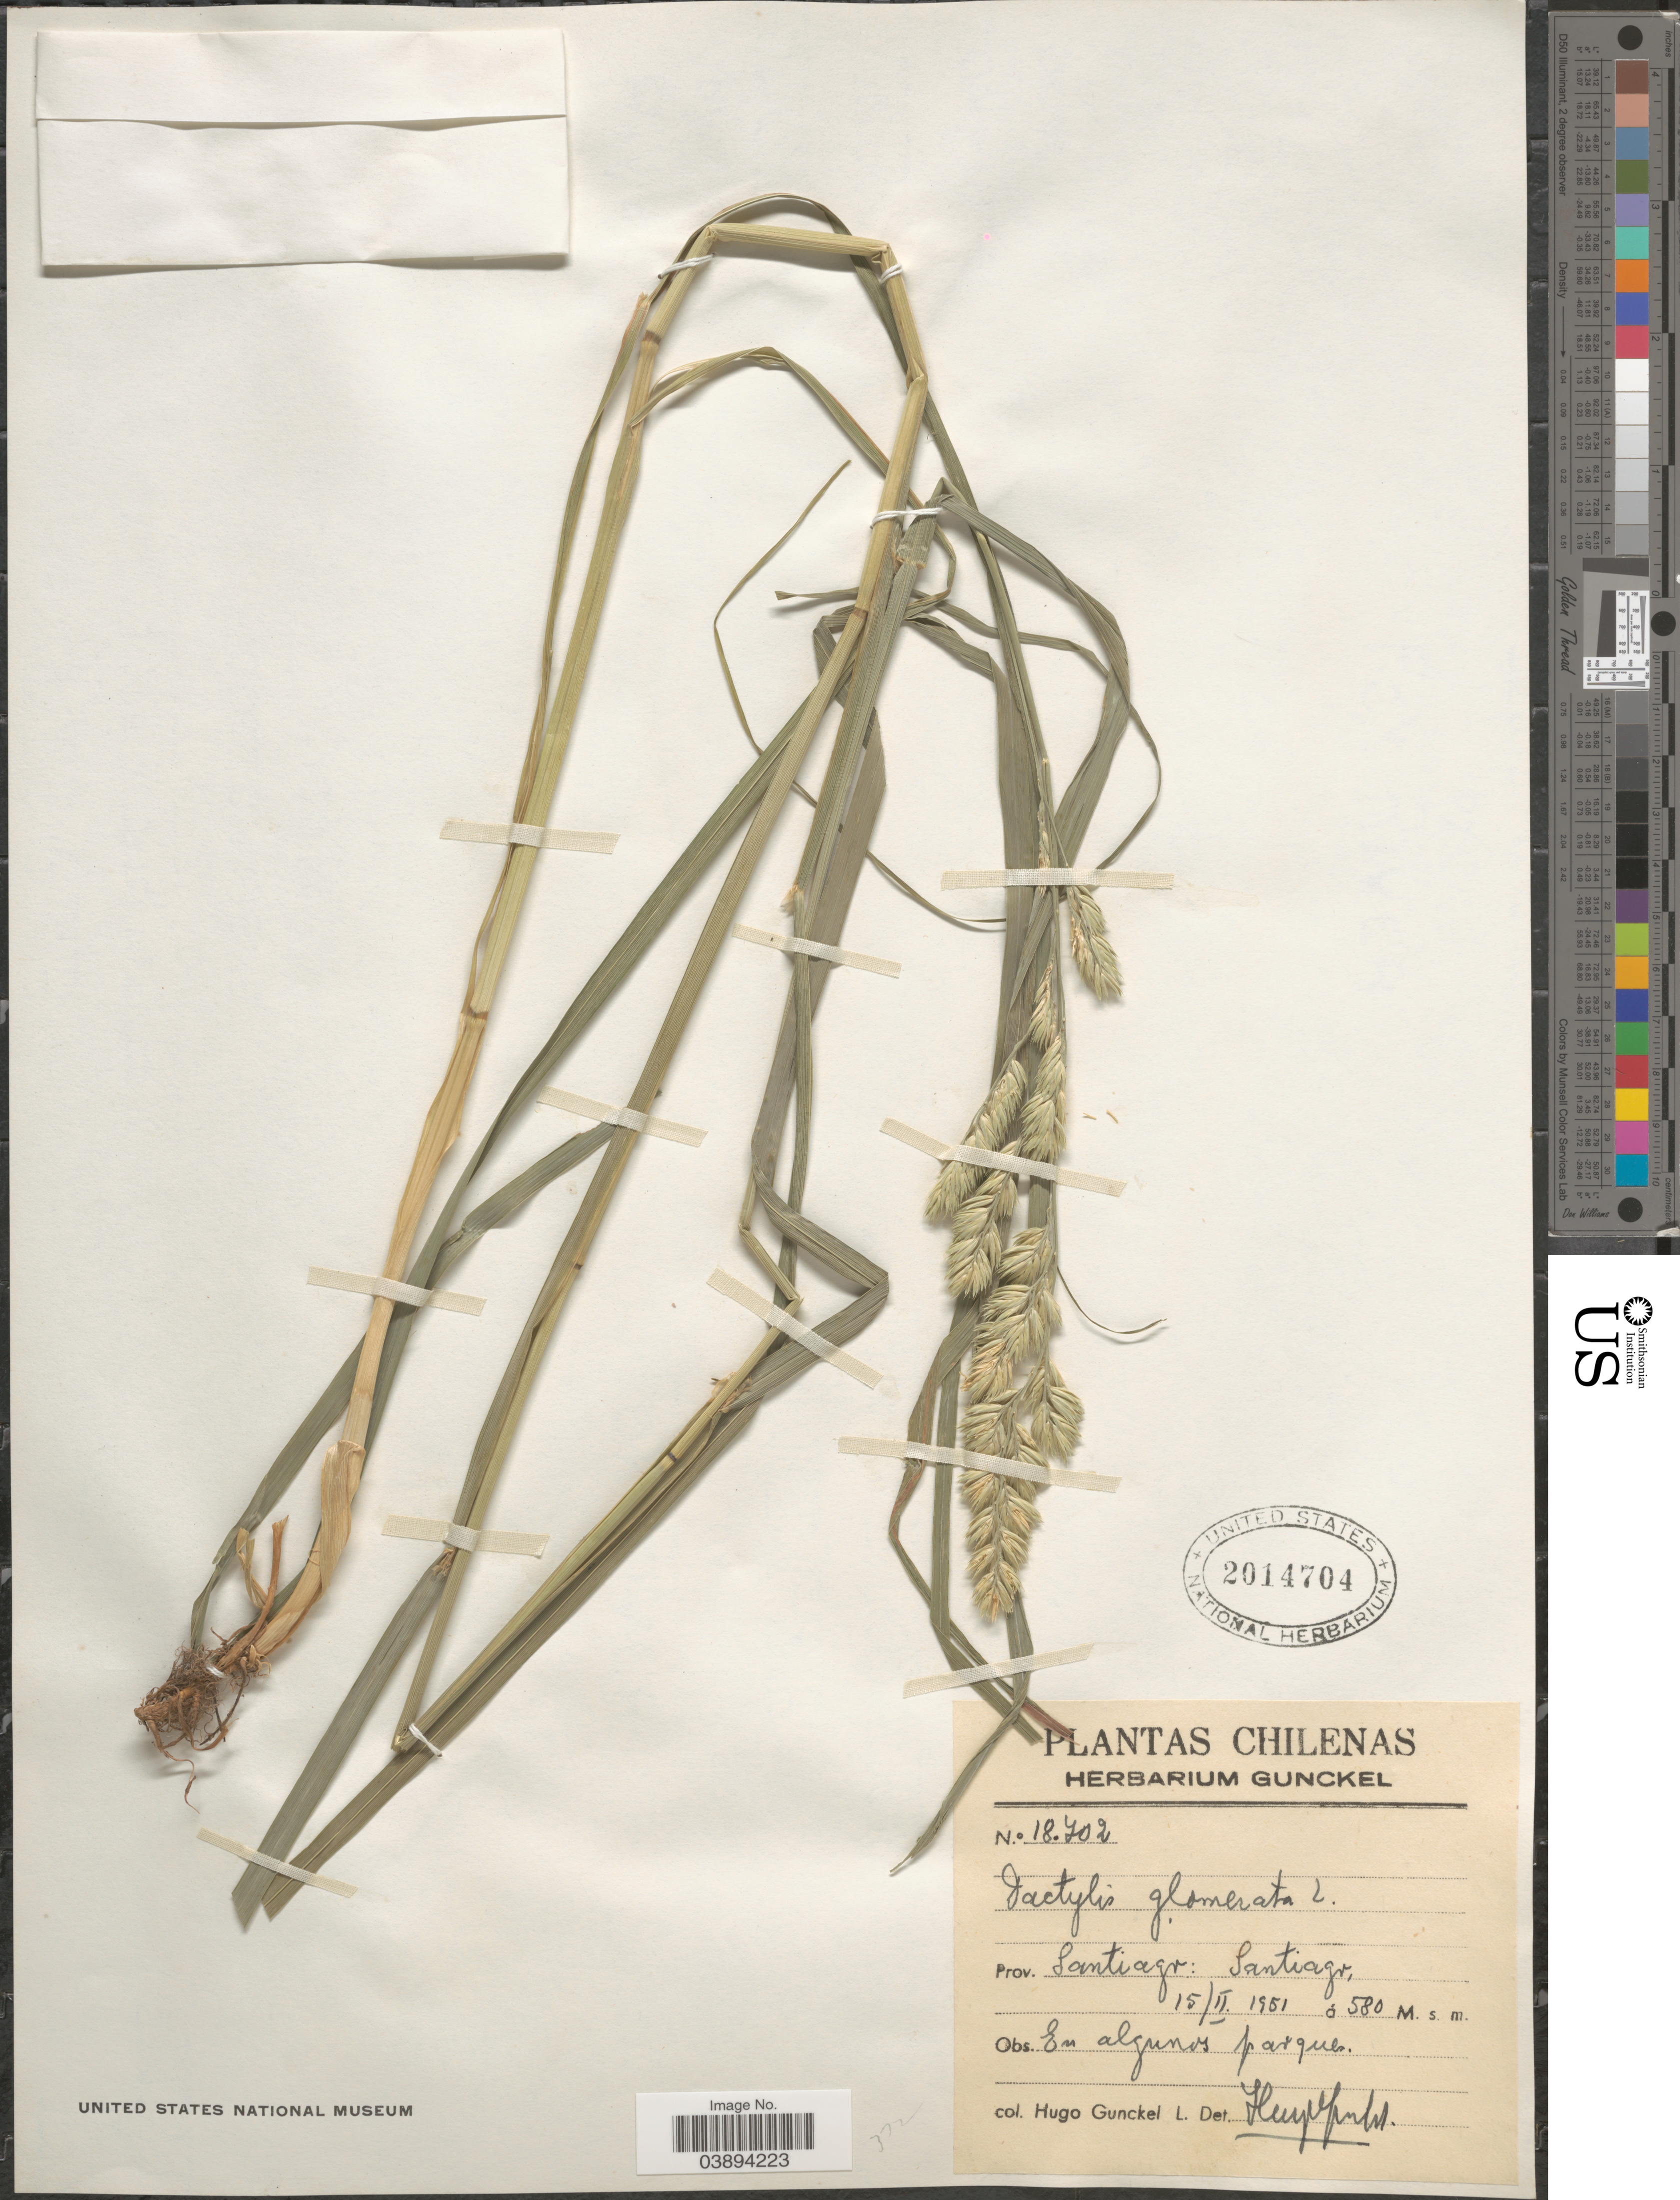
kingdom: Plantae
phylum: Tracheophyta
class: Liliopsida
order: Poales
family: Poaceae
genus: Dactylis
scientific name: Dactylis glomerata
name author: L.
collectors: H. Gunckel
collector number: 18702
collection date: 1951-02-15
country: Chile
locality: Prov. Santiago: Santiago.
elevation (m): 580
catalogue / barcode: US 2014704